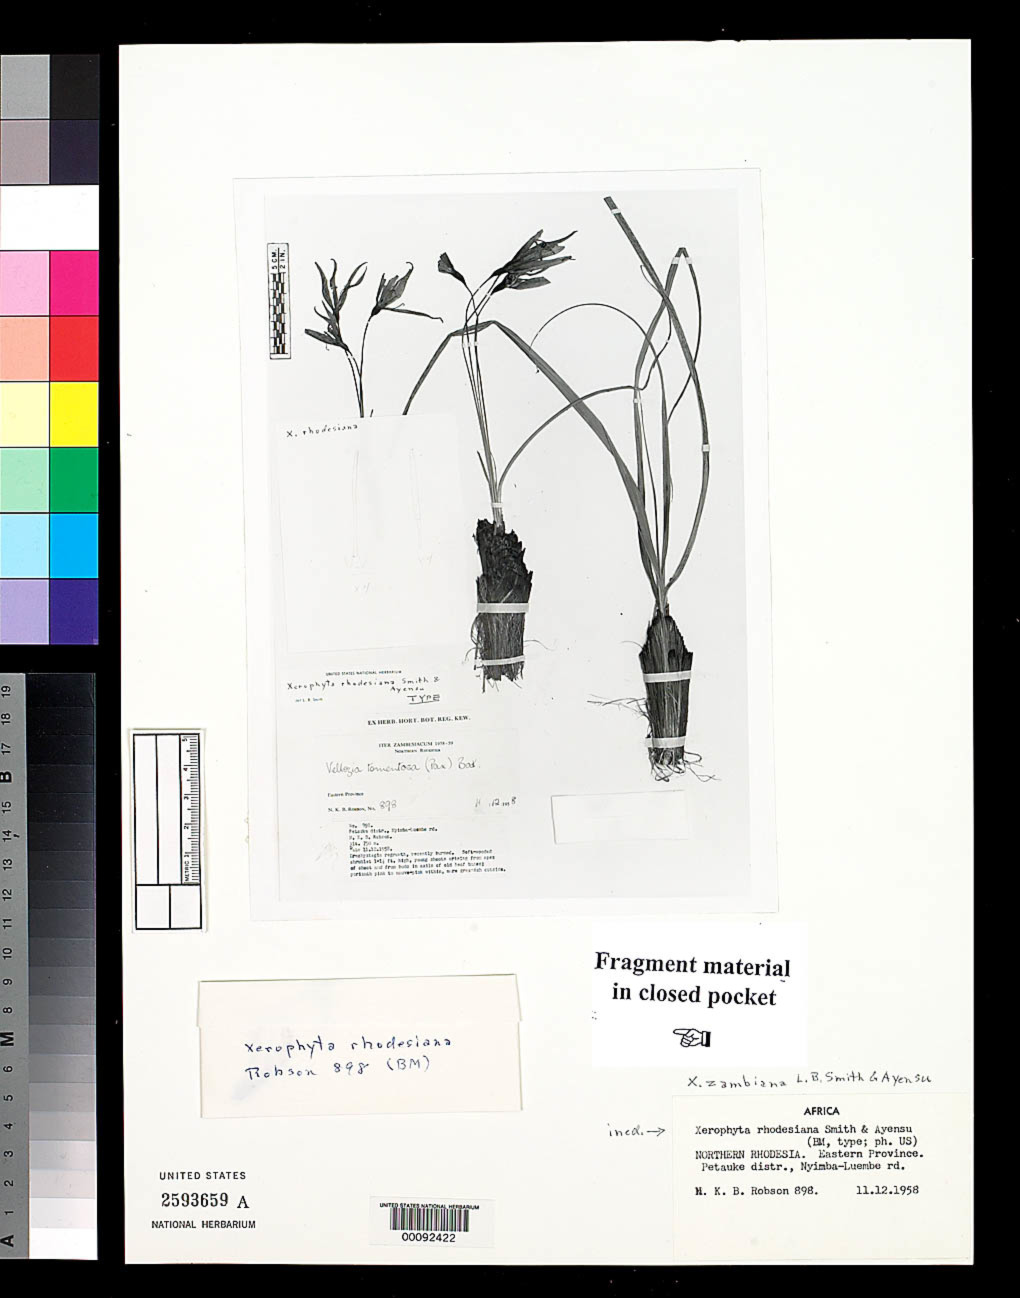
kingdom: Plantae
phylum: Tracheophyta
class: Liliopsida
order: Pandanales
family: Velloziaceae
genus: Xerophyta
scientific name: Xerophyta zambiana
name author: L.B. Sm. & Ayensu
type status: Isotype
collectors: N. Robson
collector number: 898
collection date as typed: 11 Dec 1958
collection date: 1958-12-11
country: Zambia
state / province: Eastern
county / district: Petauke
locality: Nyimba to Luembe road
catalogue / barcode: US 2593659A